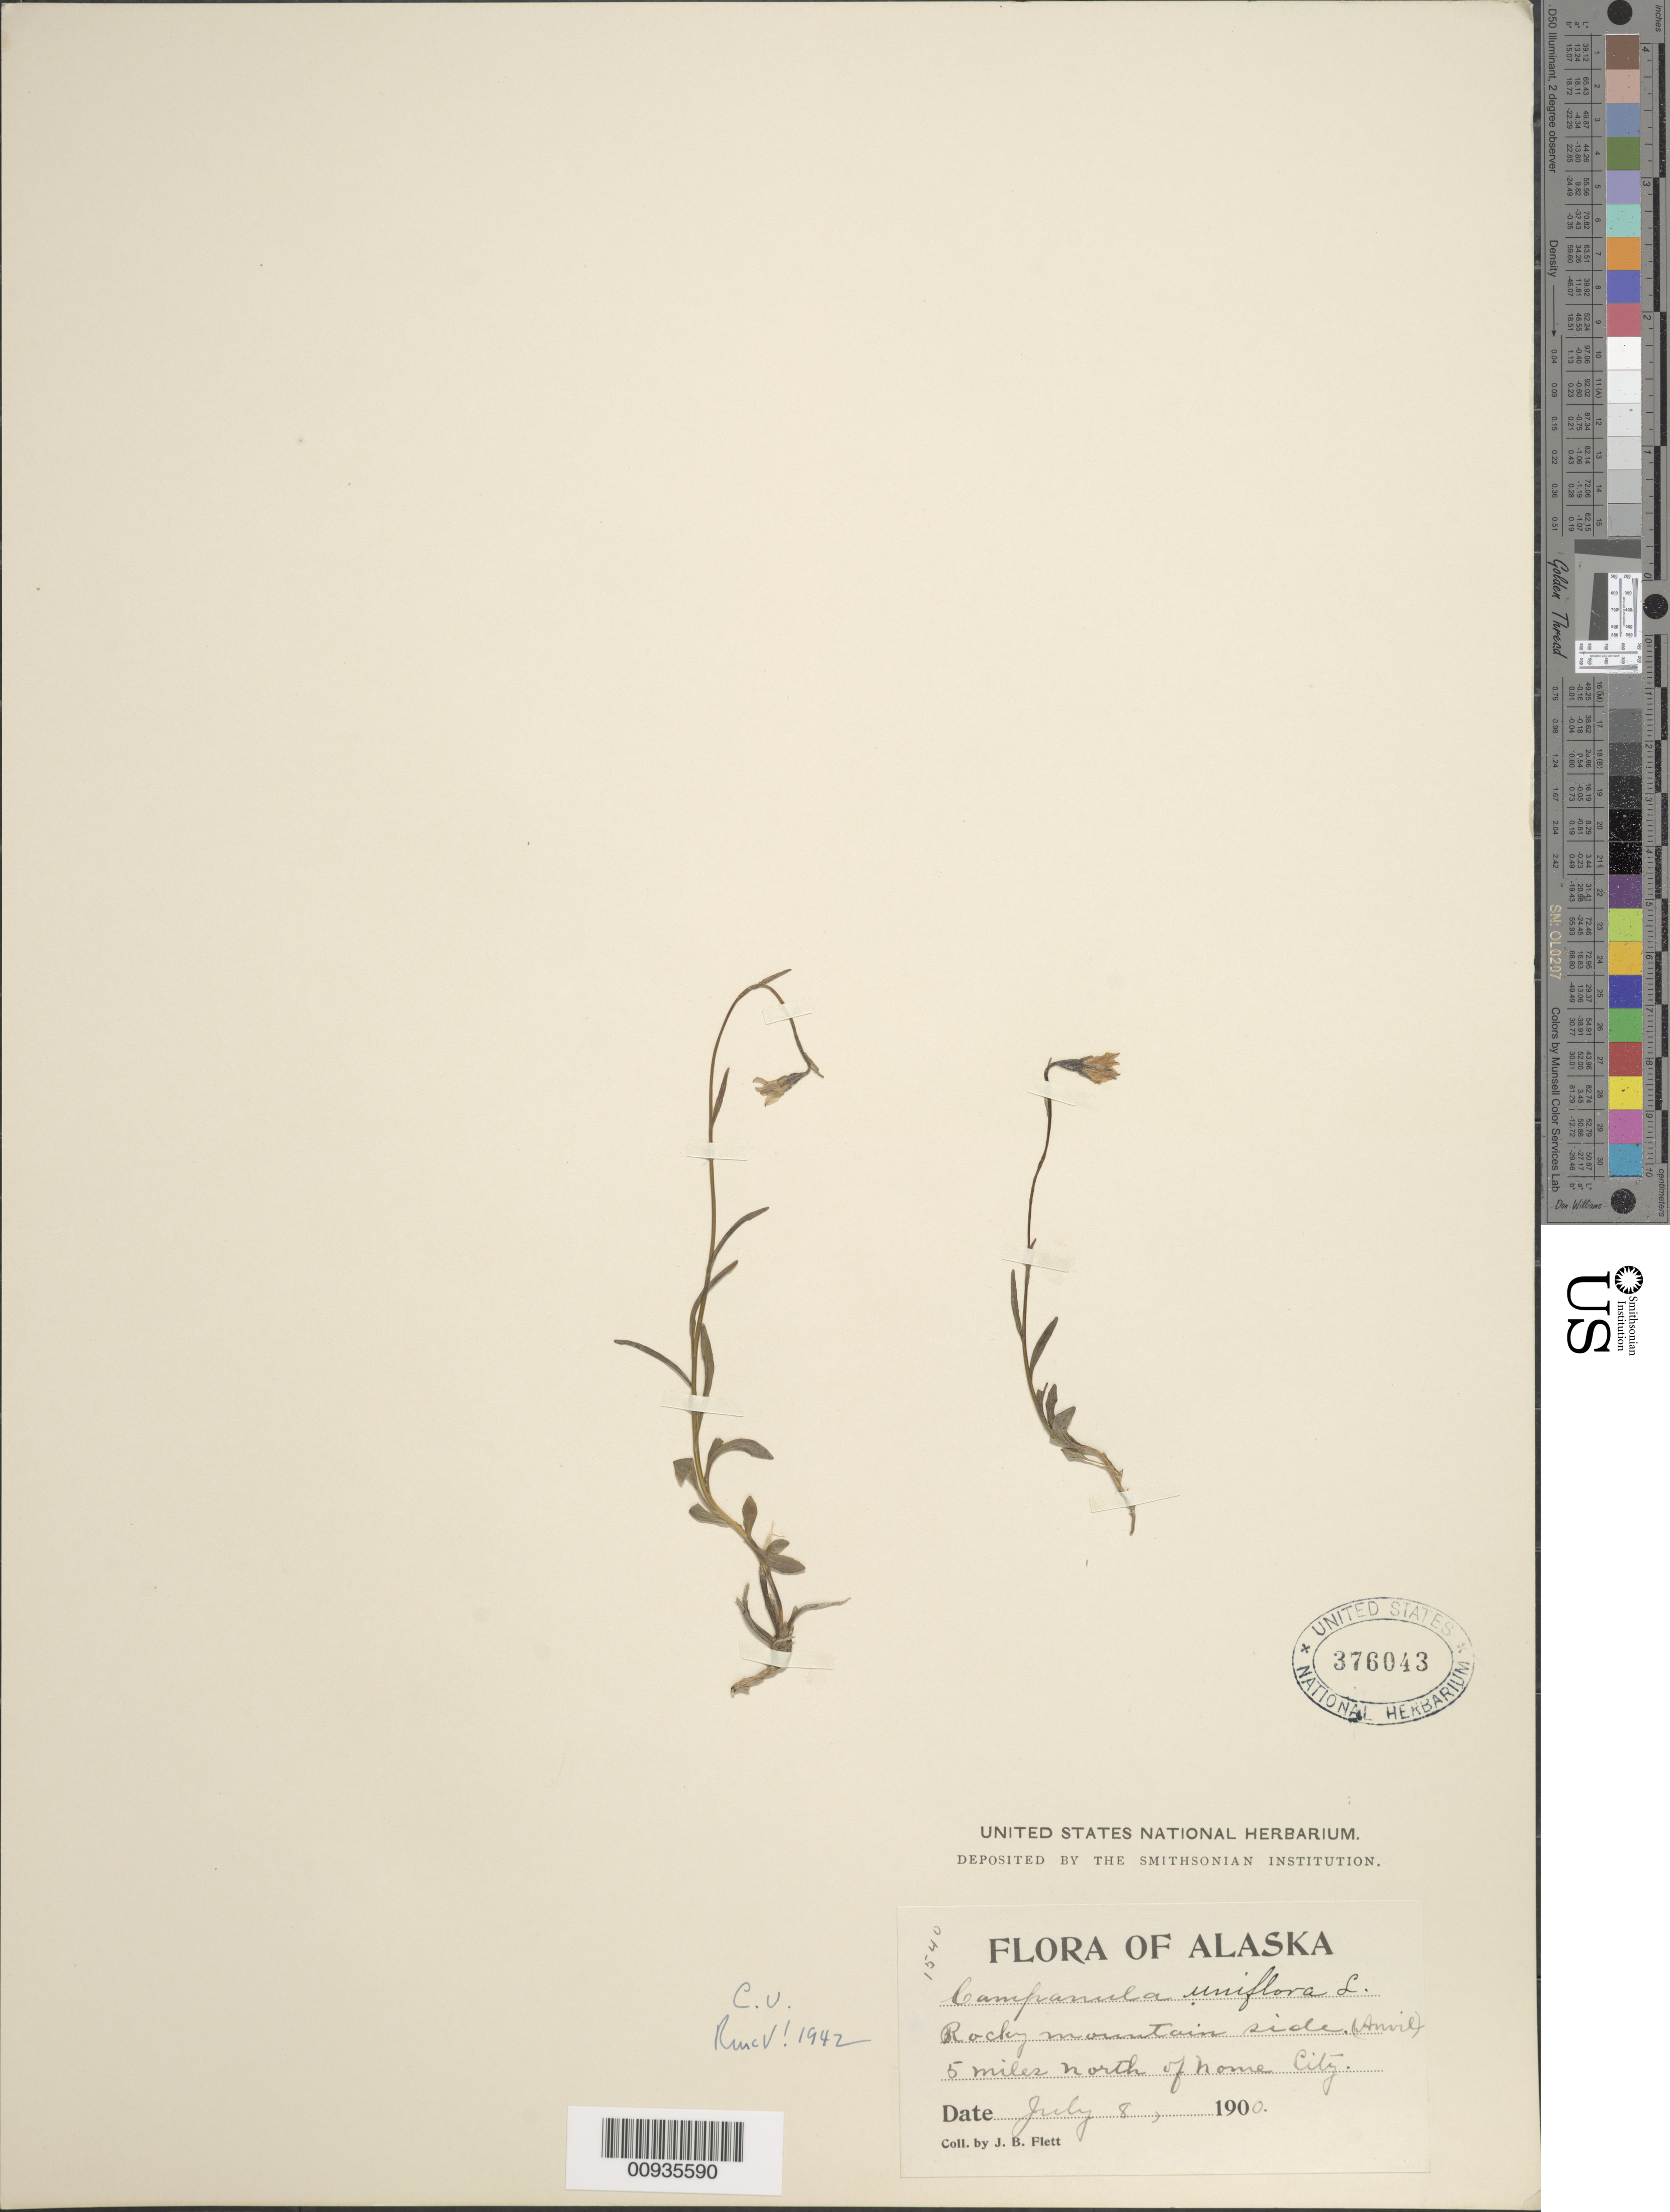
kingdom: Plantae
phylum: Tracheophyta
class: Magnoliopsida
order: Asterales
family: Campanulaceae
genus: Campanula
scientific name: Campanula uniflora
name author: L.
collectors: J. Flett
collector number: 1540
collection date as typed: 8 Jul 1900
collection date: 1900-07-08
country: United States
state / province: Alaska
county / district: Nome Census Area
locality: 5 miles north of Nome City.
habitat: Rocky mountain side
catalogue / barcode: US 376043